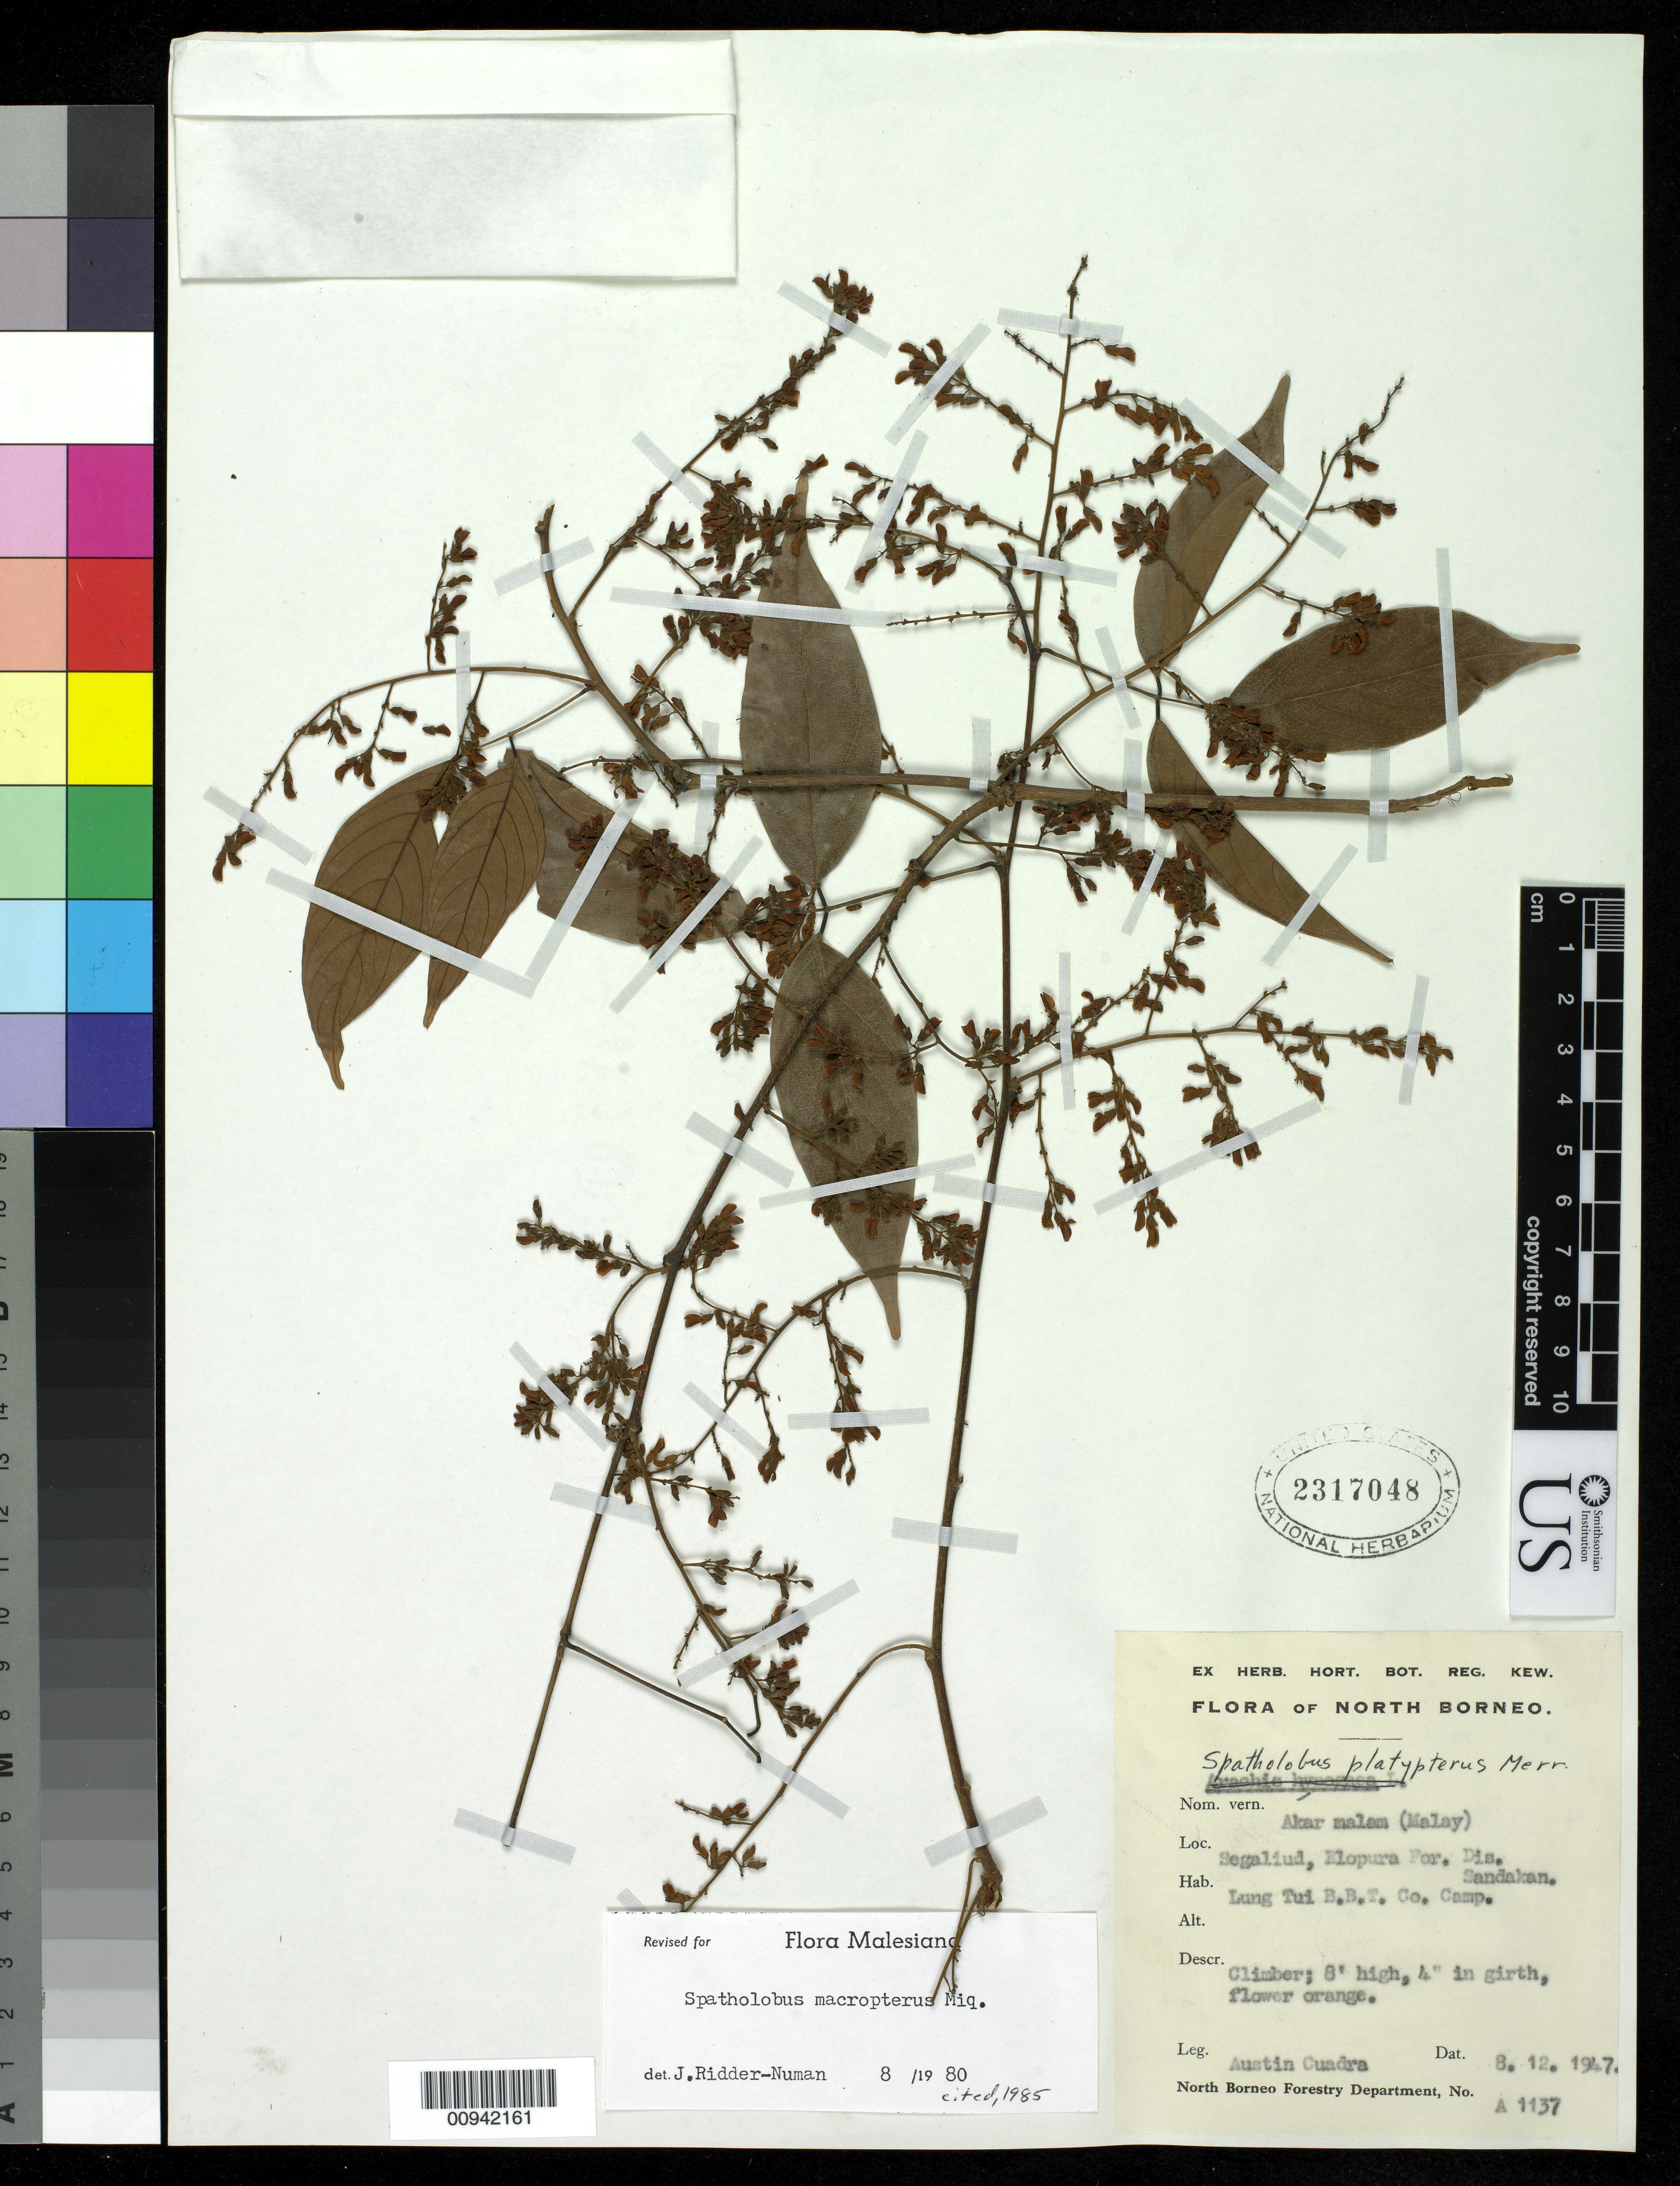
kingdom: Plantae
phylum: Tracheophyta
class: Magnoliopsida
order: Fabales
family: Fabaceae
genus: Spatholobus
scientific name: Spatholobus macropterus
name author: Miq.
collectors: A. Cuadra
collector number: A 1137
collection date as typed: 12 Aug 1947 or 08 Dec 1947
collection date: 1947-08-12 or 1947-12-08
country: Indonesia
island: Borneo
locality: North Borneo, Segaliud, Elopura For. Dis., Samdalam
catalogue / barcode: US 2317048